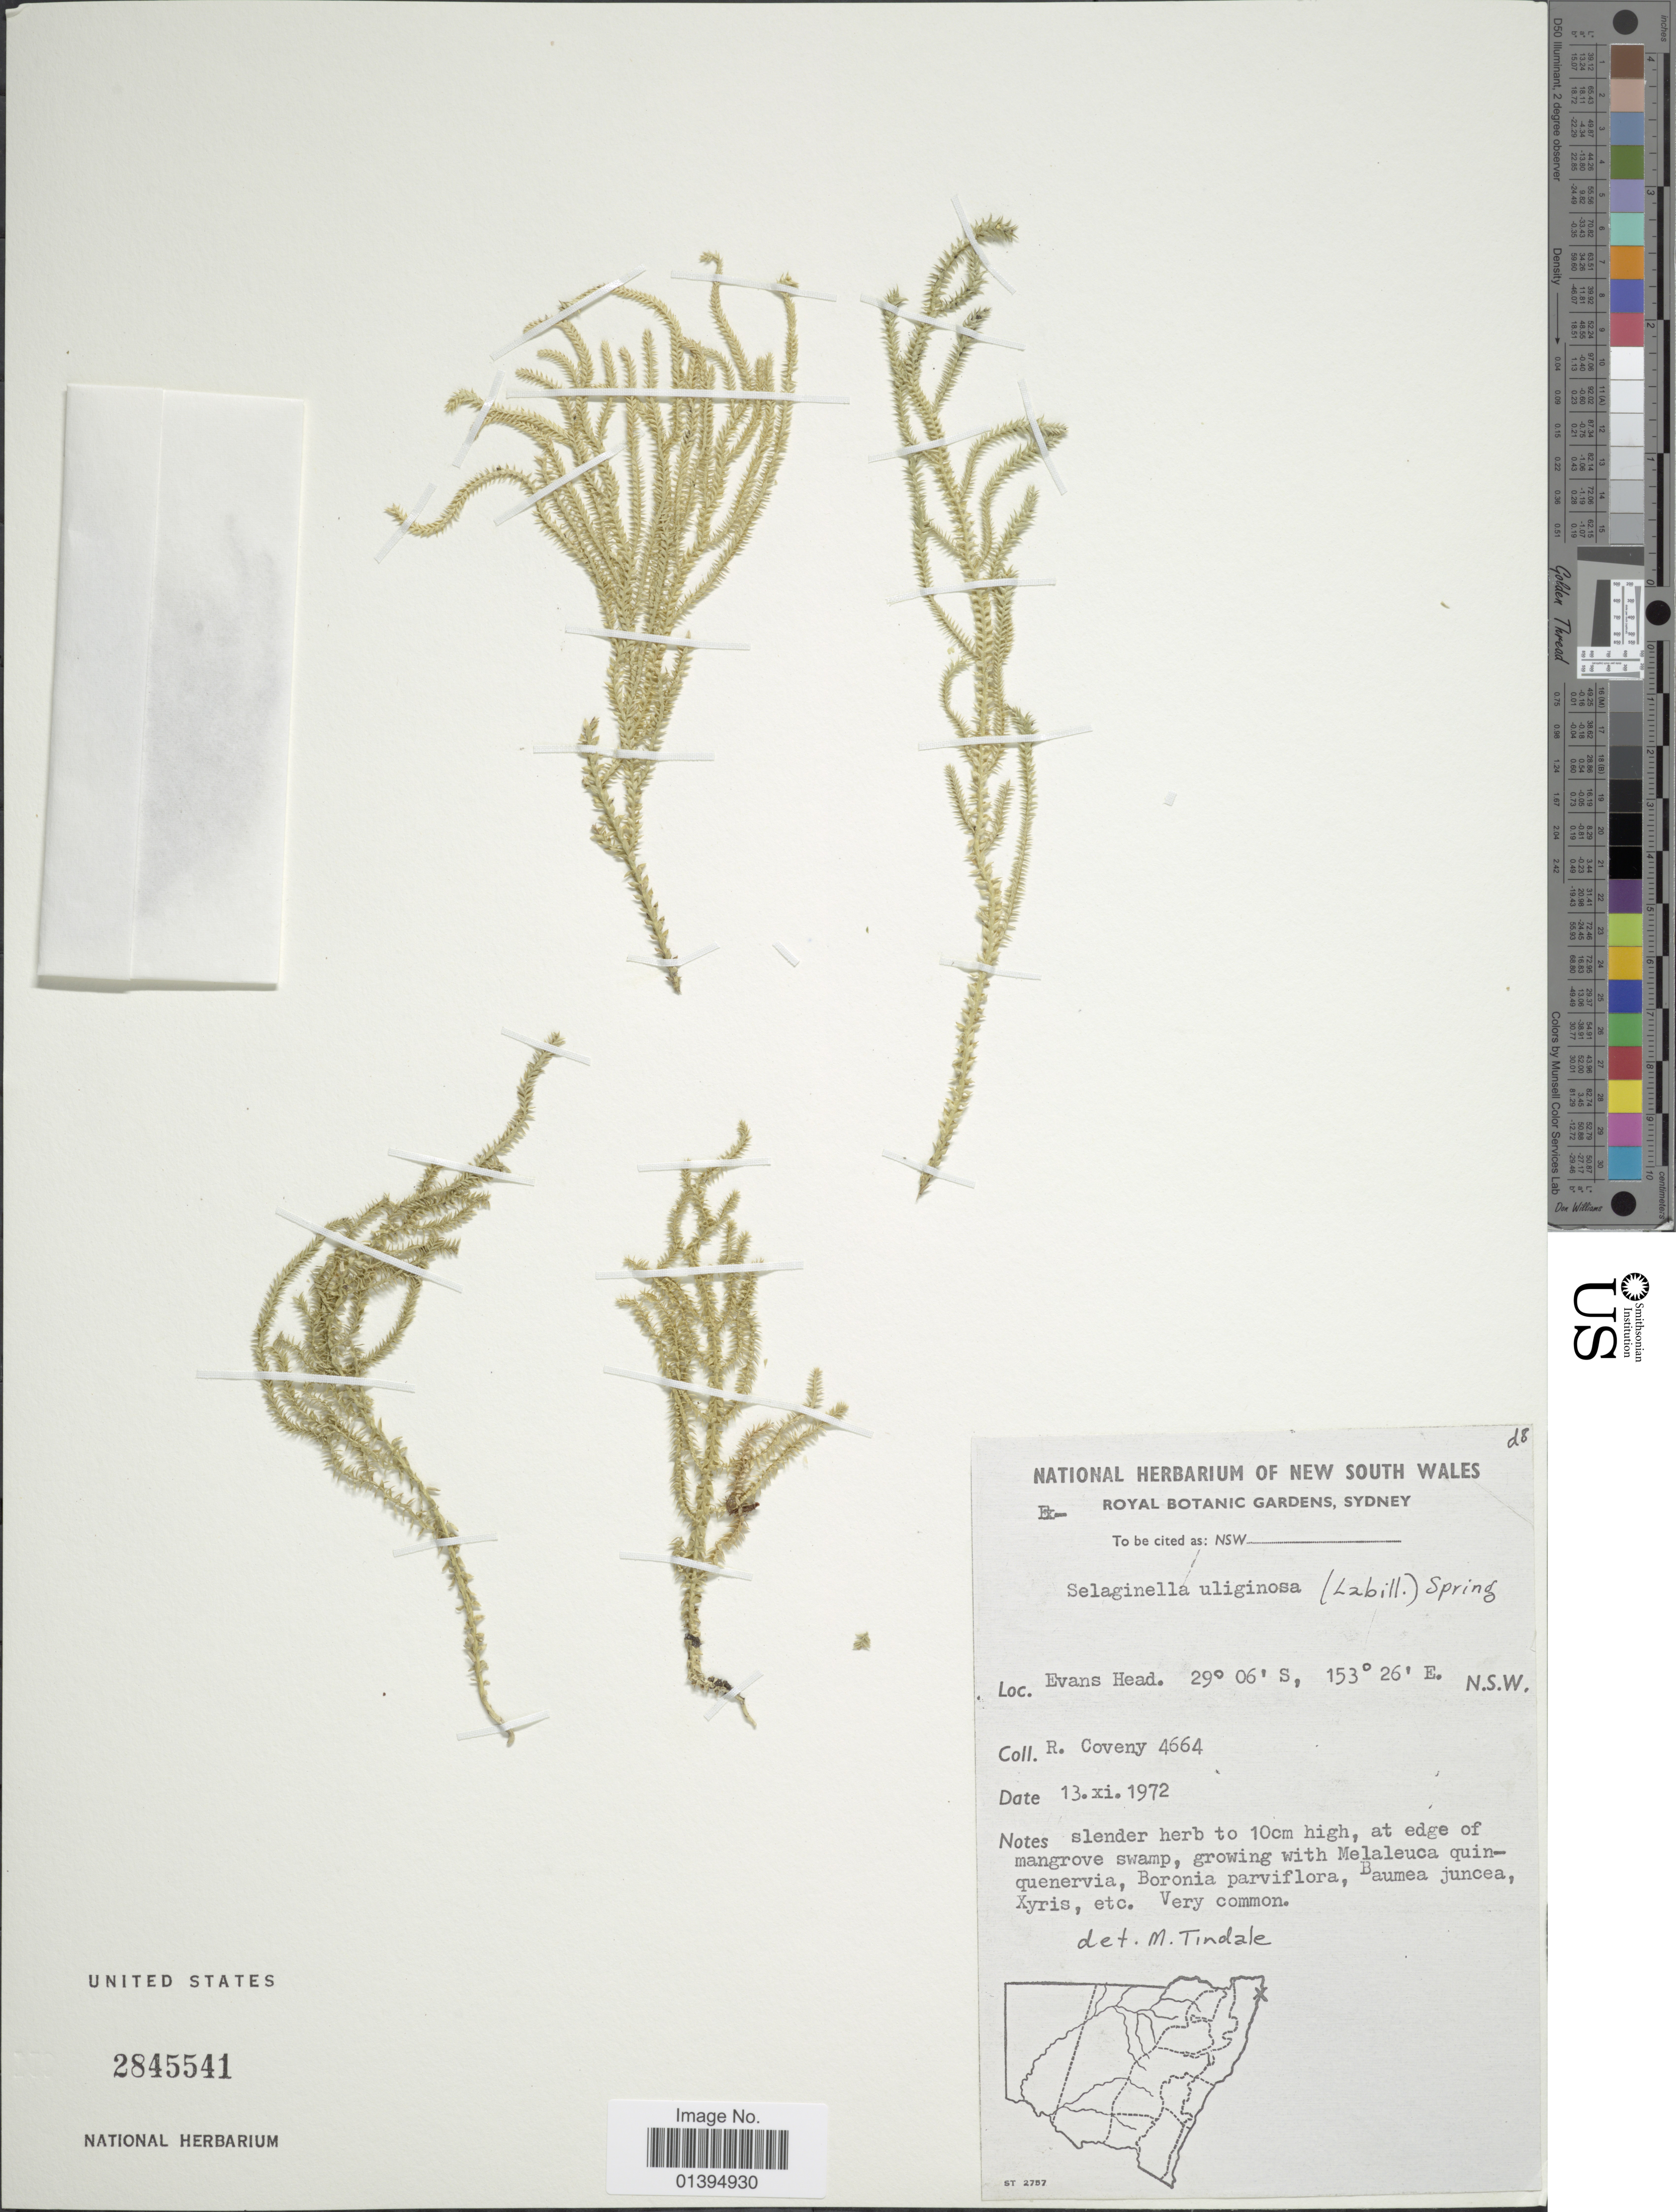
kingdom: Plantae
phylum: Tracheophyta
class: Lycopodiopsida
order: Selaginellales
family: Selaginellaceae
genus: Selaginella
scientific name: Selaginella uliginosa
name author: Spring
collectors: R. Coveny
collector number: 4664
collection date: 1972-11-13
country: Australia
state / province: New South Wales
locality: Evans Head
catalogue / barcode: US 2845541